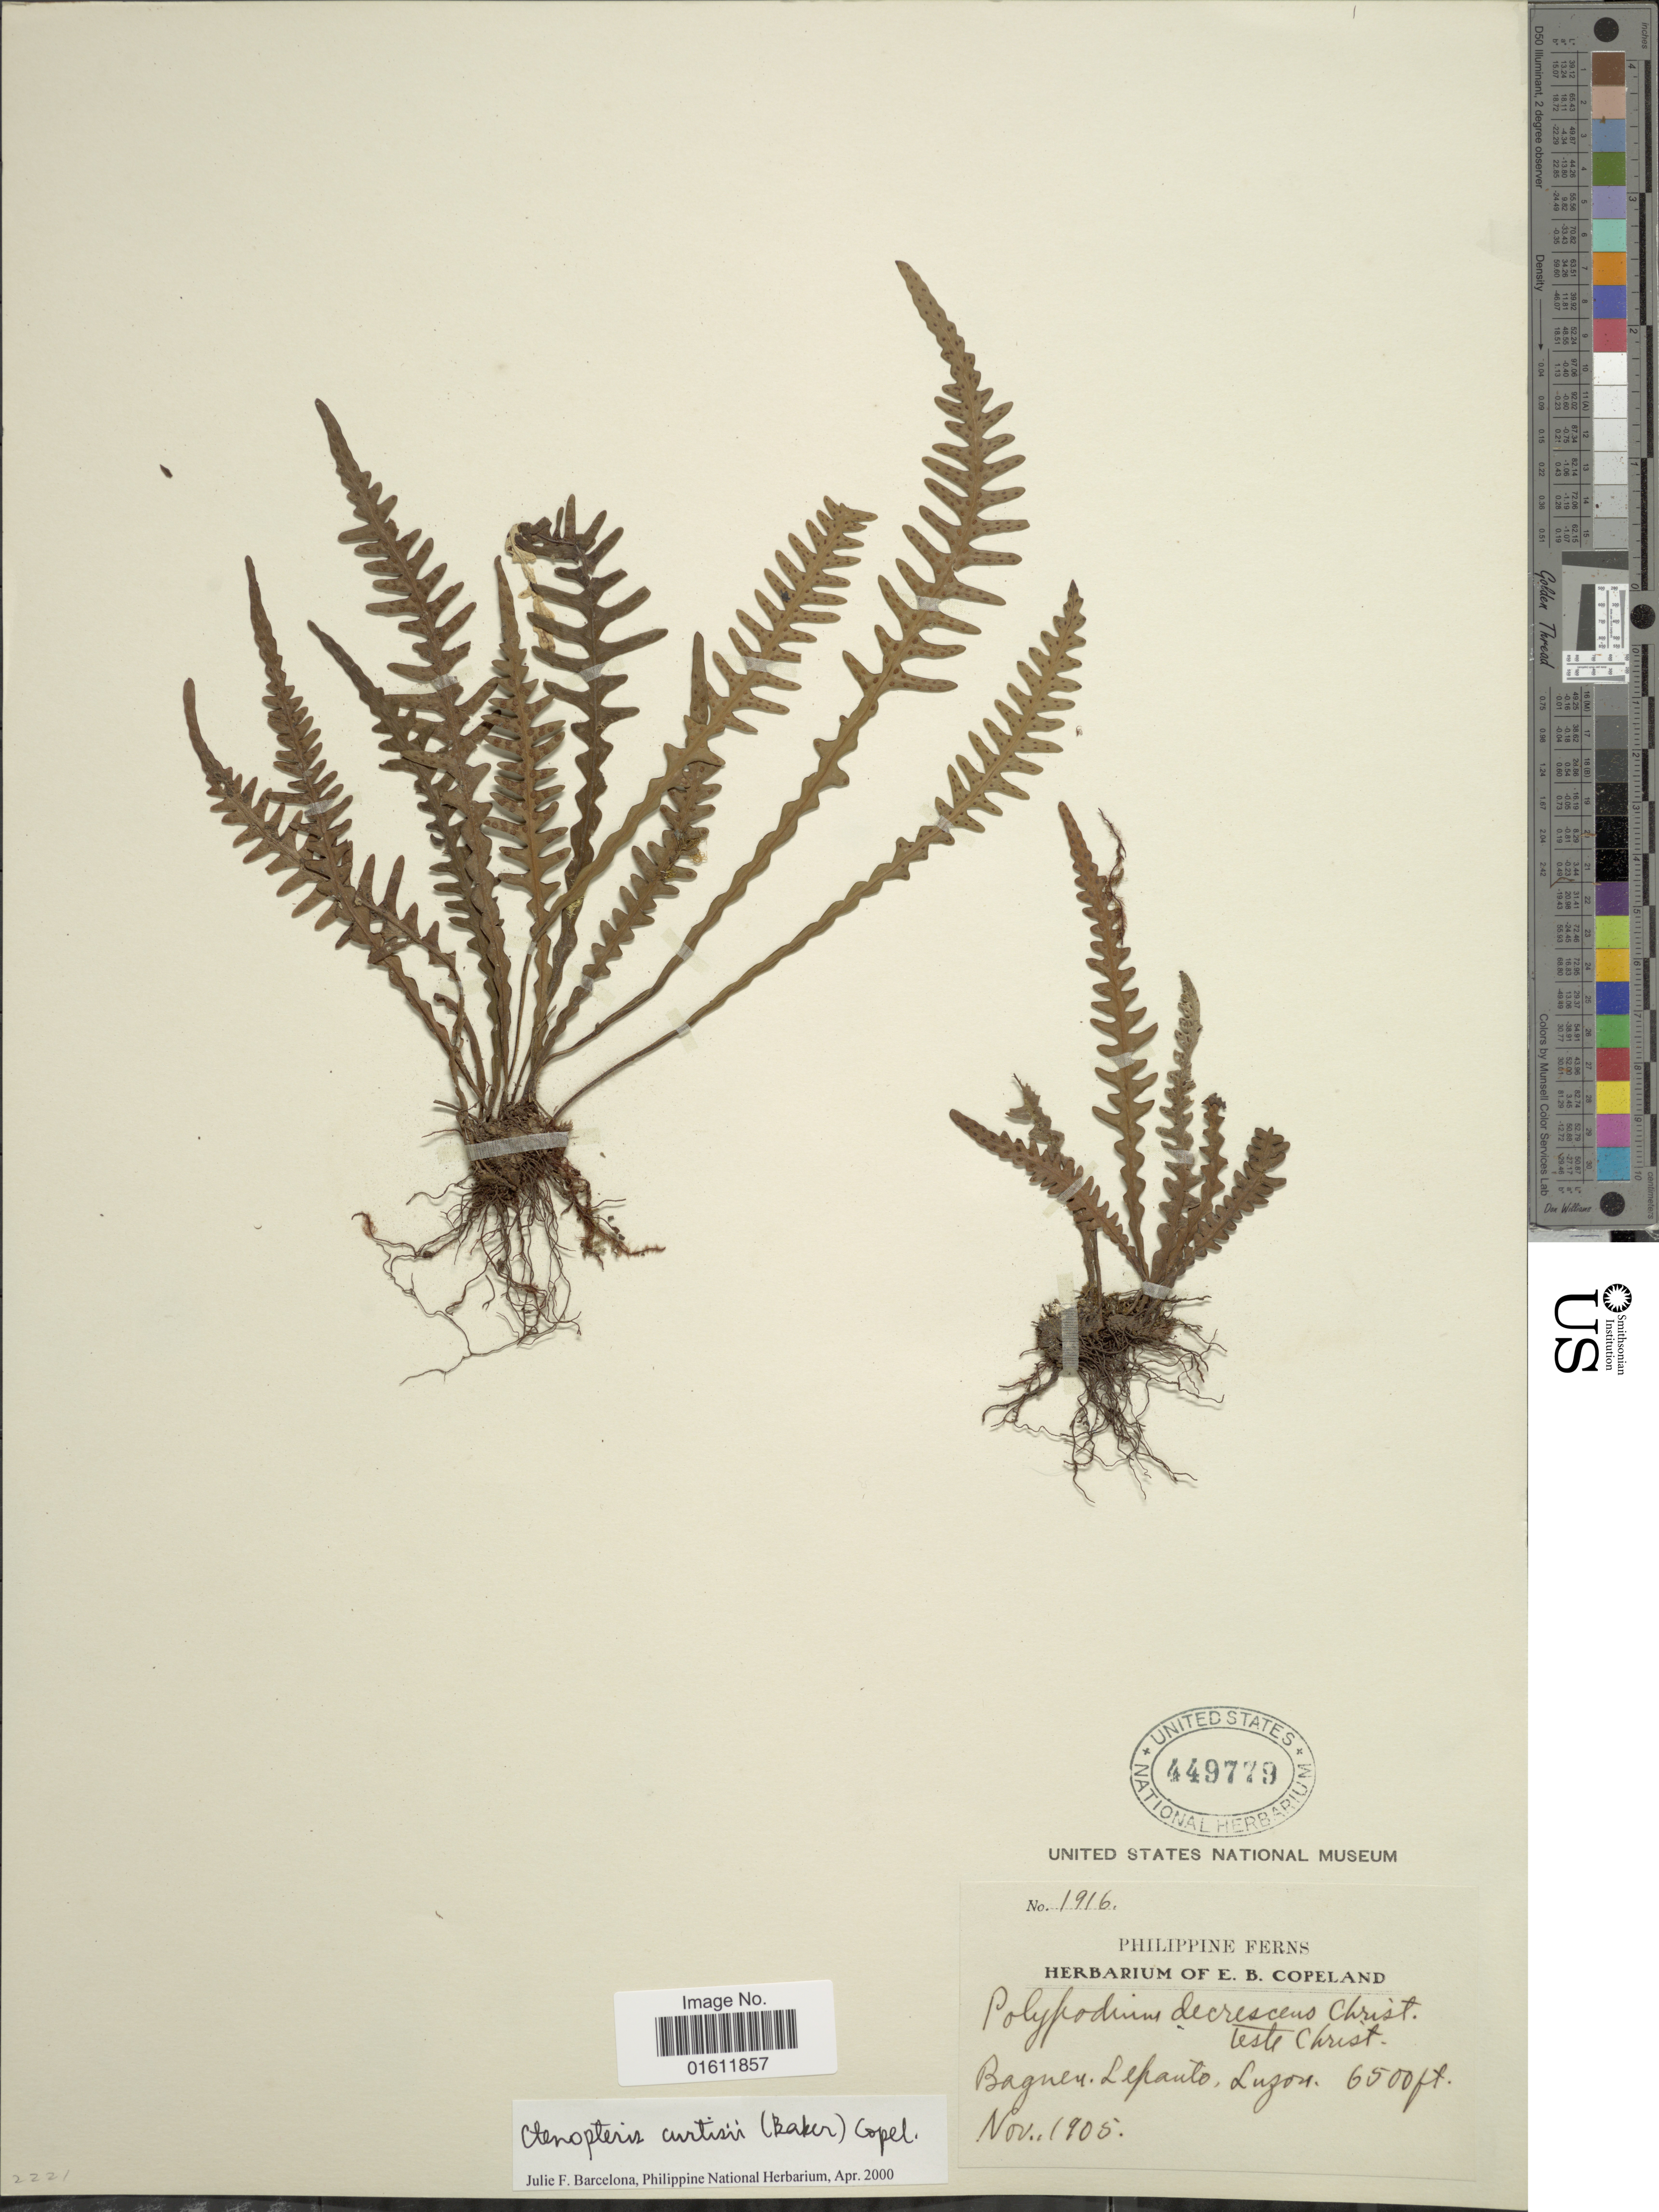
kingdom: Plantae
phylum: Tracheophyta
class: Polypodiopsida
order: Polypodiales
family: Polypodiaceae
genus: Themelium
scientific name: Themelium curtisii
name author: (Baker) Parris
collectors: ex herb. E. B. Copeland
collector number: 1916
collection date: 1905-11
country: Philippines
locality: Bagneu, Lepanto, Luzon.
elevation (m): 1981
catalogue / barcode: US 449779